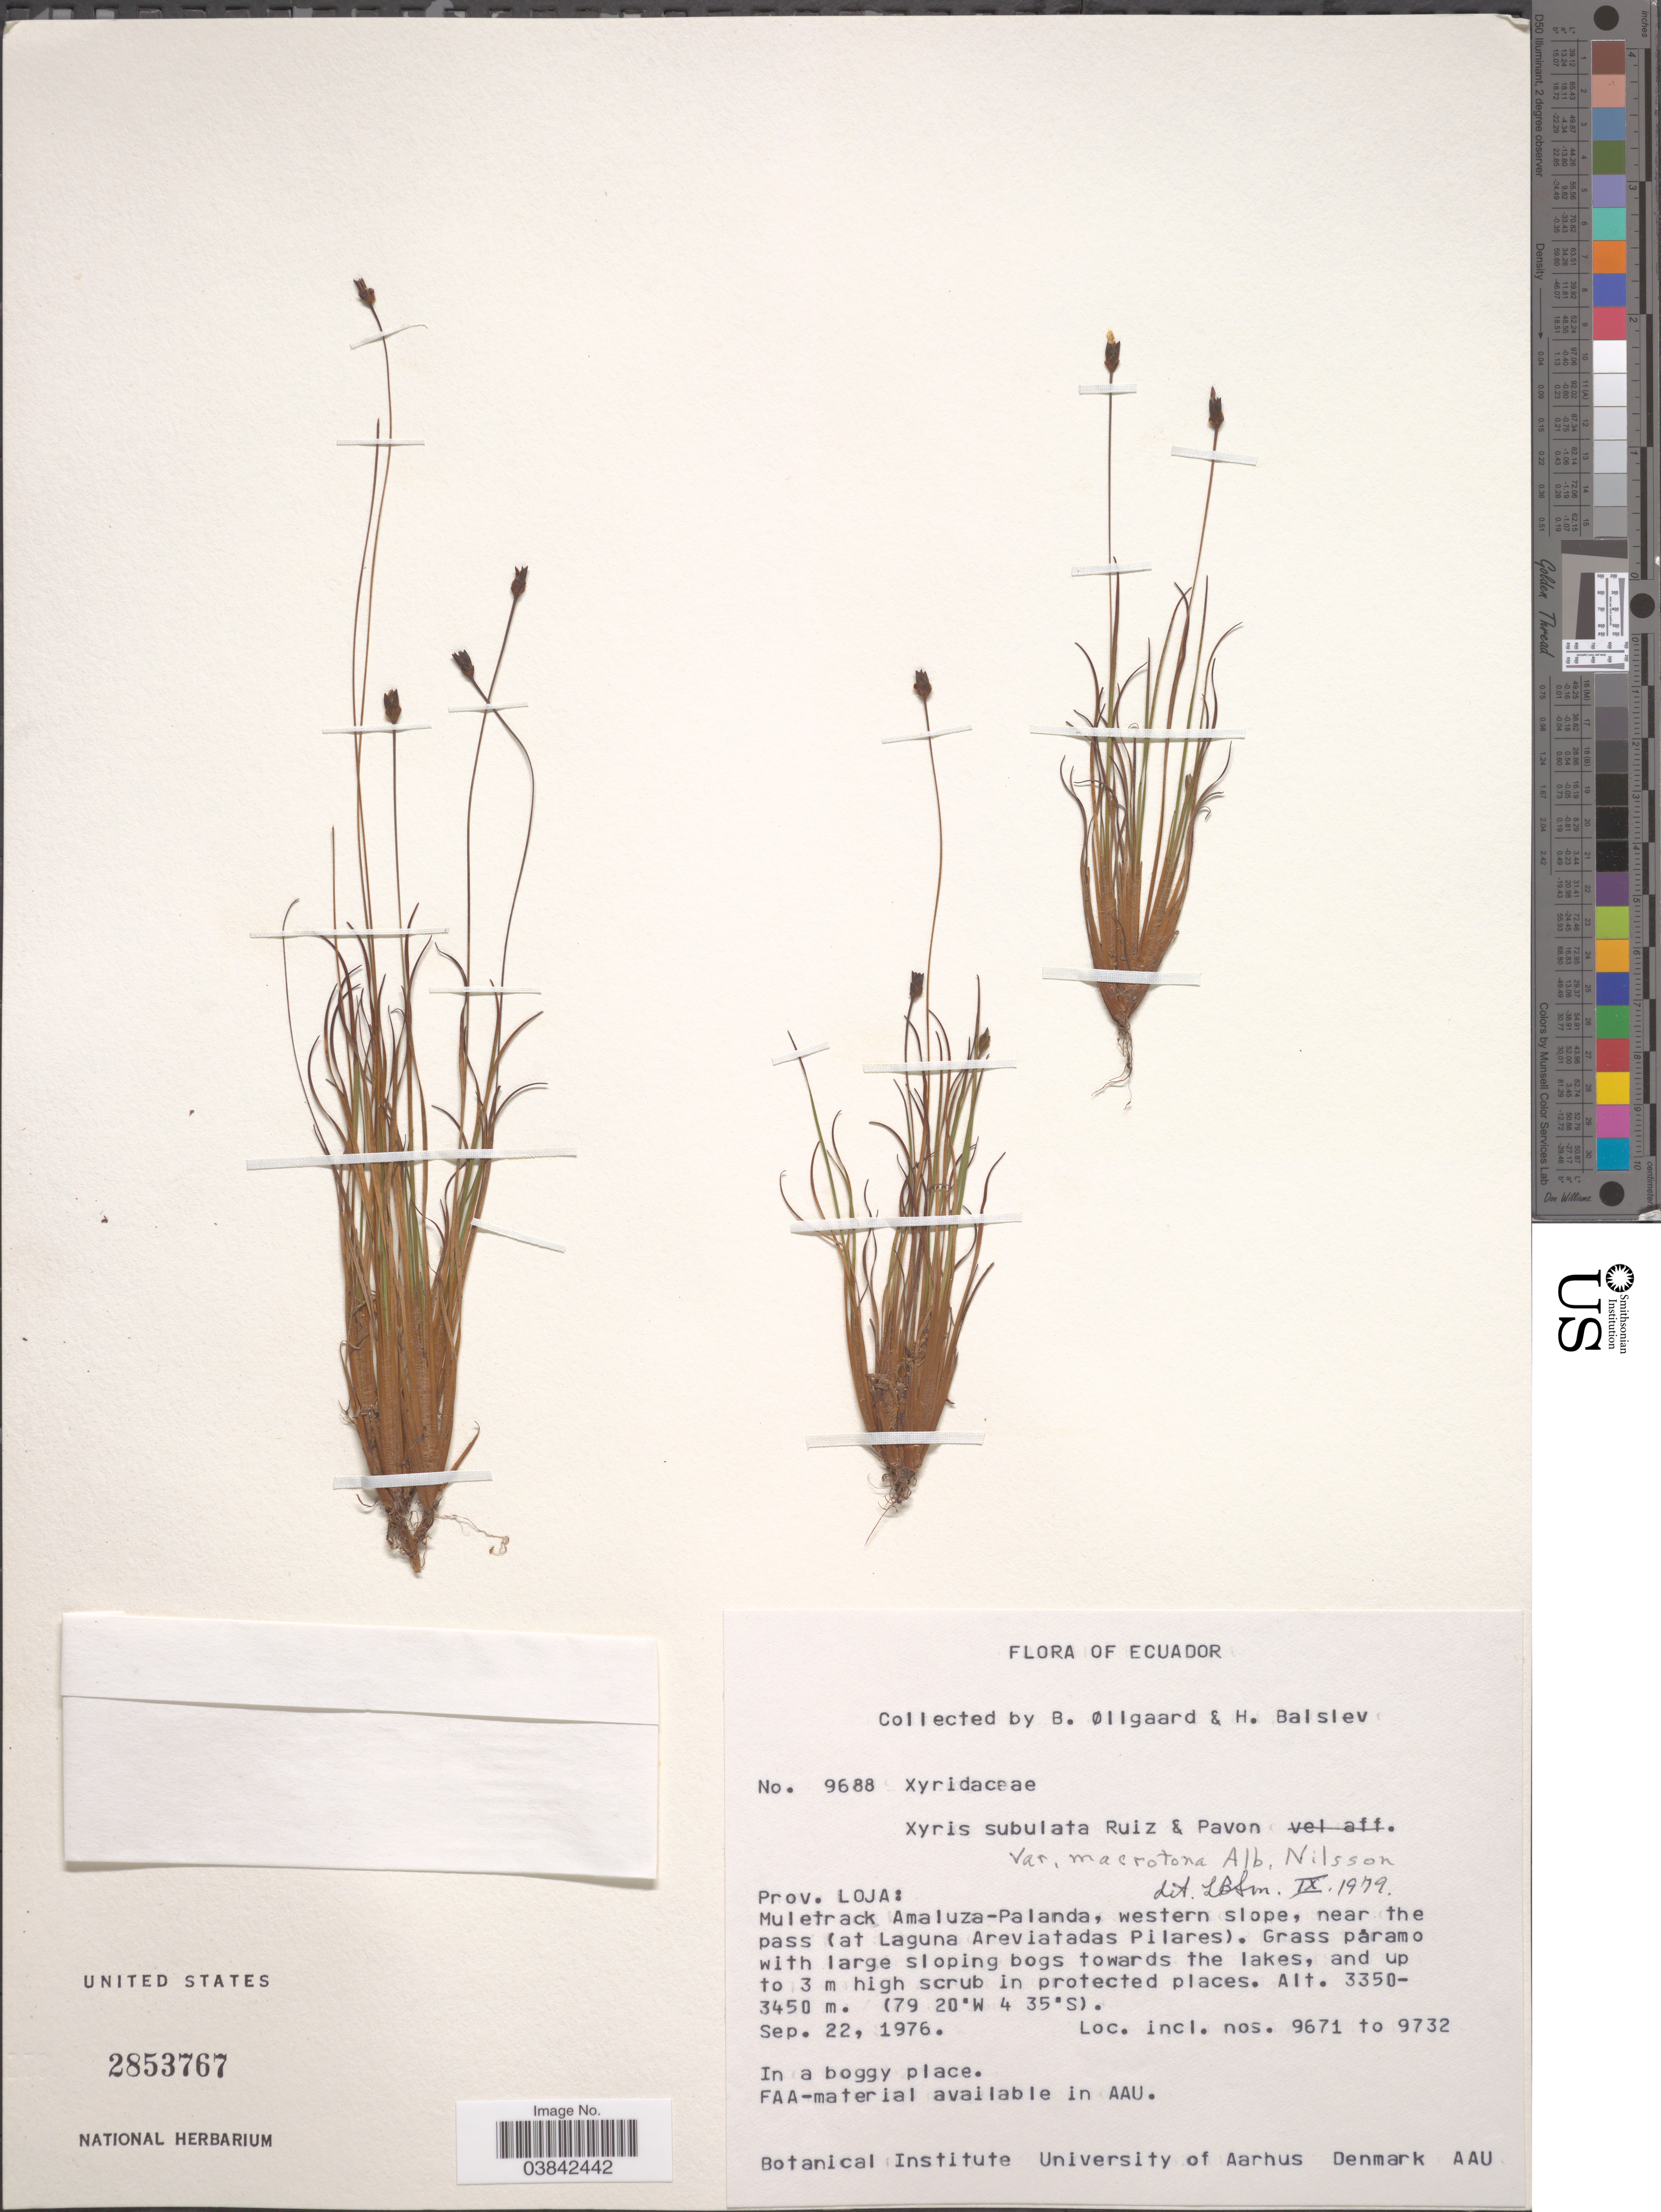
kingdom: Plantae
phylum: Tracheophyta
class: Liliopsida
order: Poales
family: Xyridaceae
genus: Xyris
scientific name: Xyris subulata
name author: Ruiz & Pav.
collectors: B. Øllgaard & H. Balslev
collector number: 9688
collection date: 1976-09-22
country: Ecuador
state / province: Loja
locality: Muletrack Amaluza-Palanda, western slope, near the pass (at Laguna Areviatadas Pilares). incl. nos. 9671 to 9732 [unsure placement]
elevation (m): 3350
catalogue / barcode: US 2853767